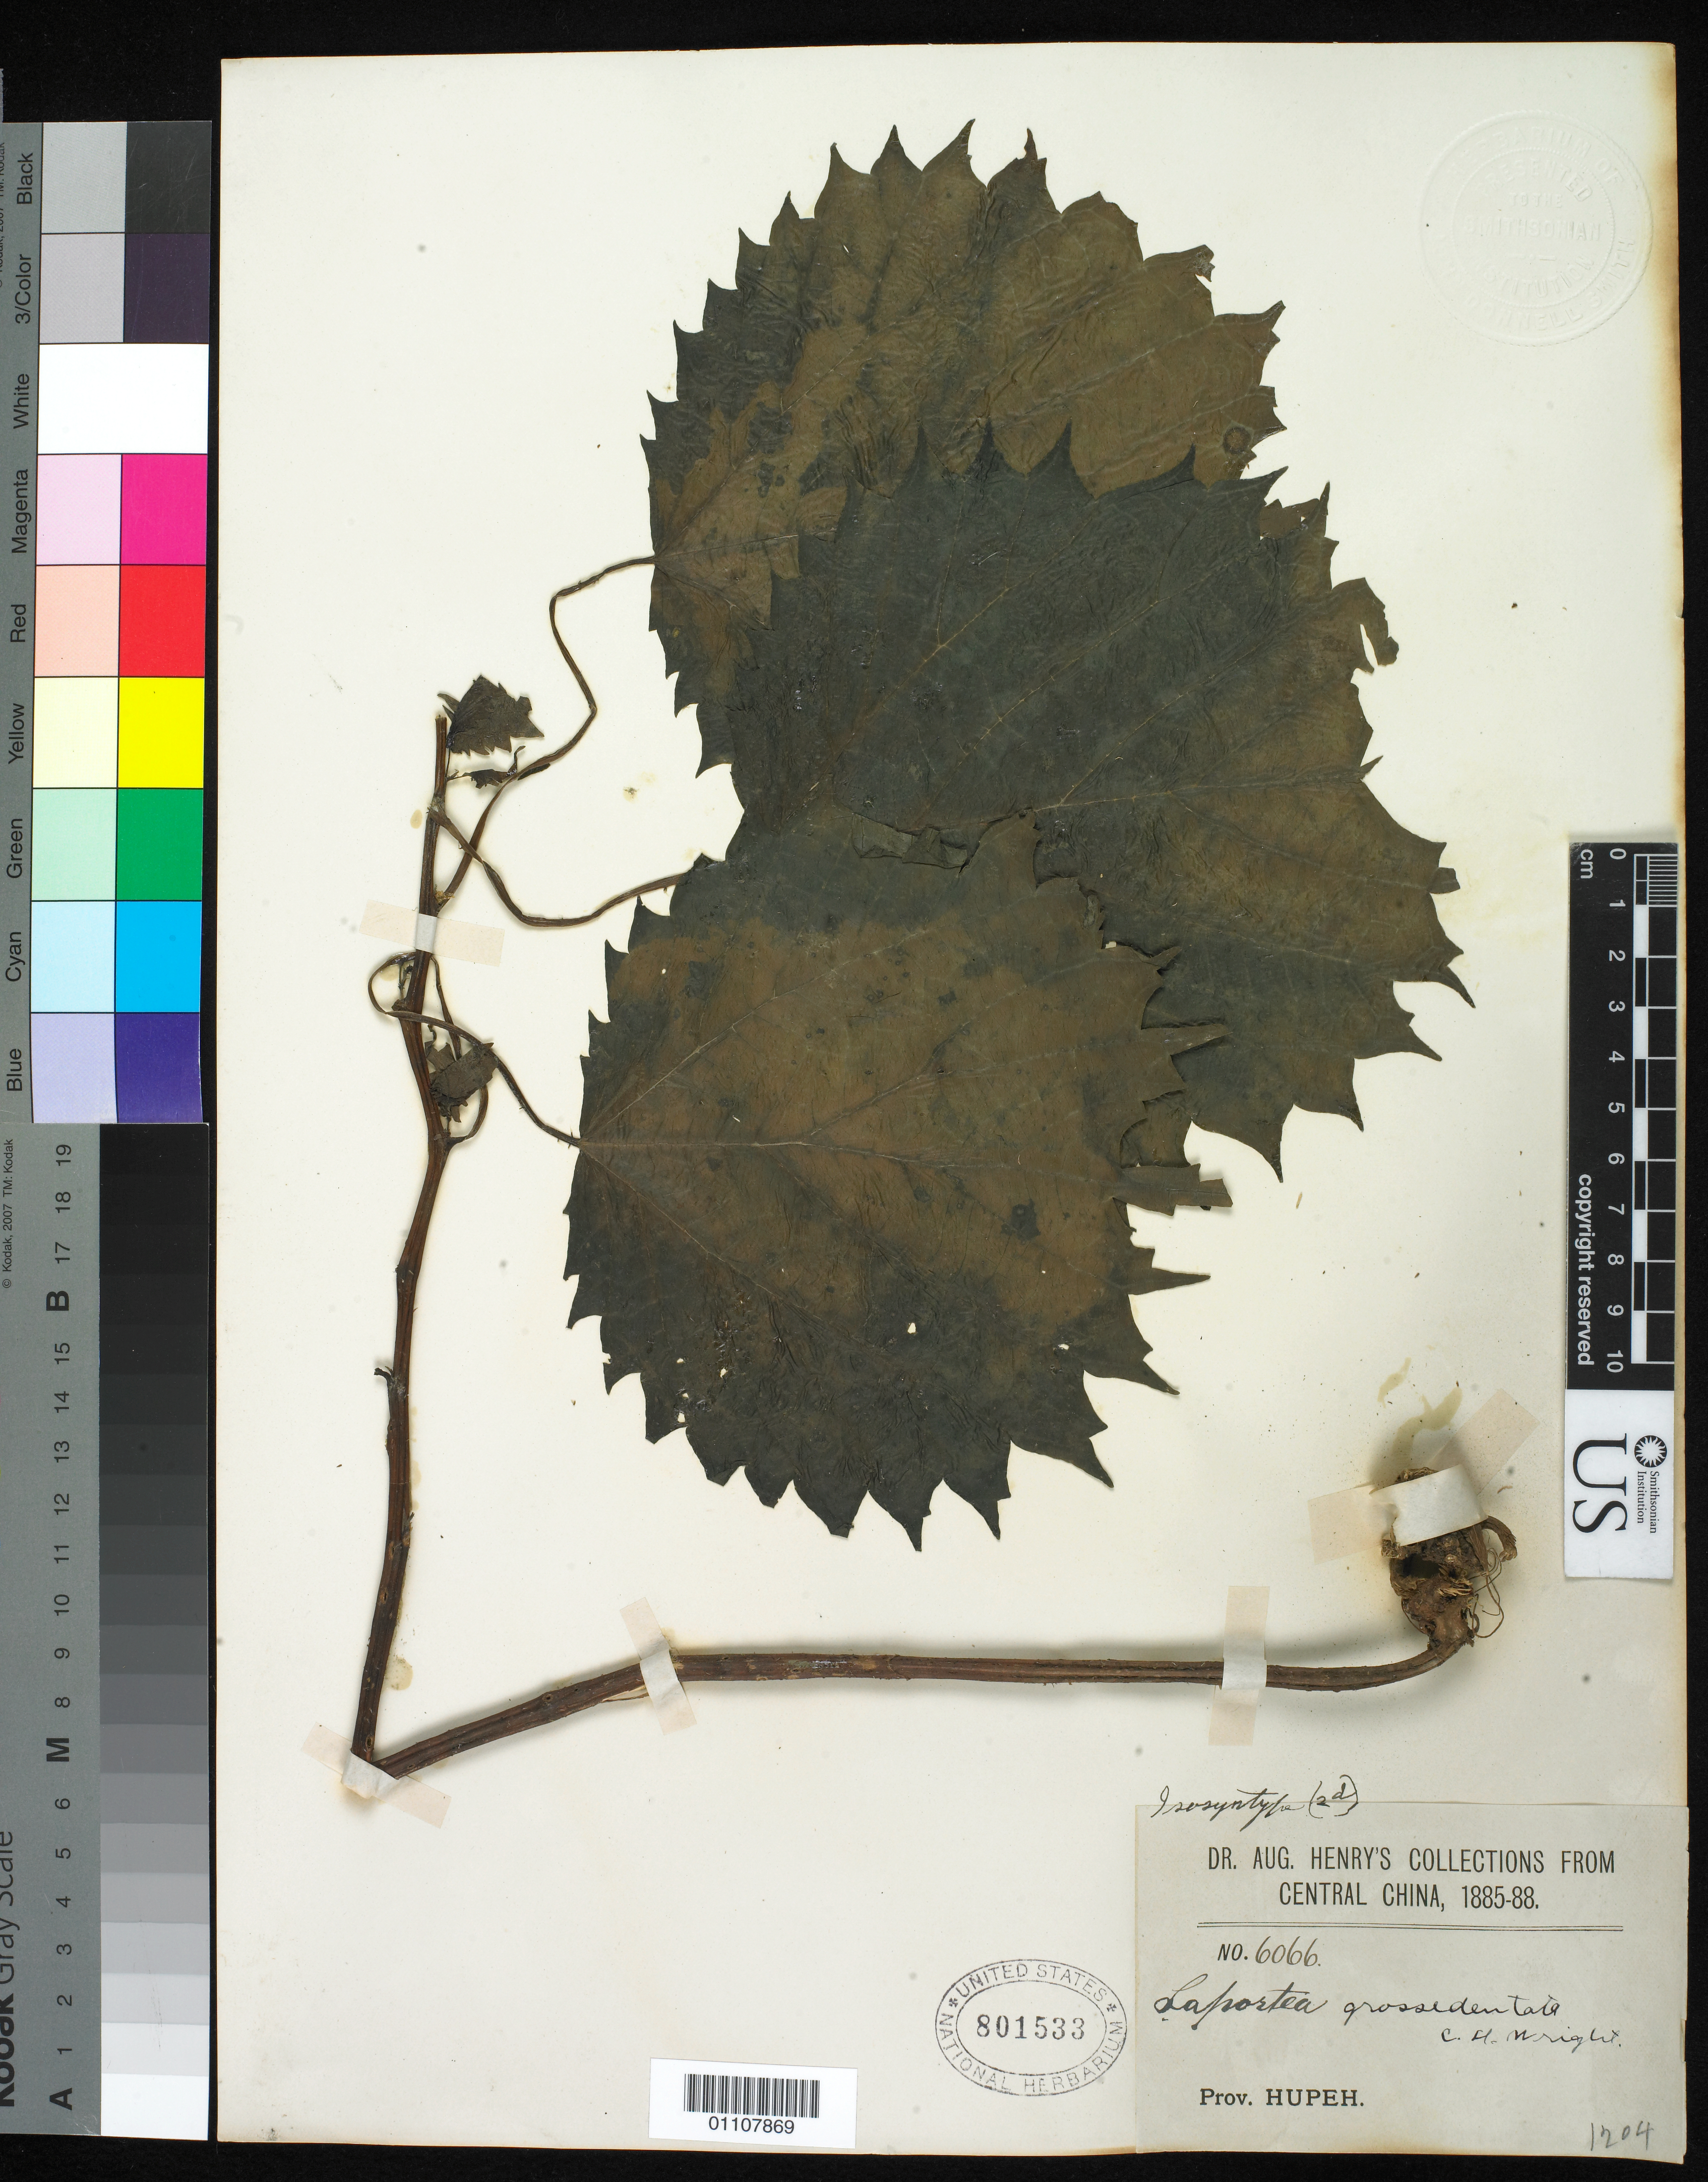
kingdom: Plantae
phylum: Tracheophyta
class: Magnoliopsida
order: Rosales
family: Urticaceae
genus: Laportea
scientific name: Laportea grossedentata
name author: C.H. Wright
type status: Isosyntype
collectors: A. Henry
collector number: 6066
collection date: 1885/1888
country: China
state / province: Hubei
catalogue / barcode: US 801533